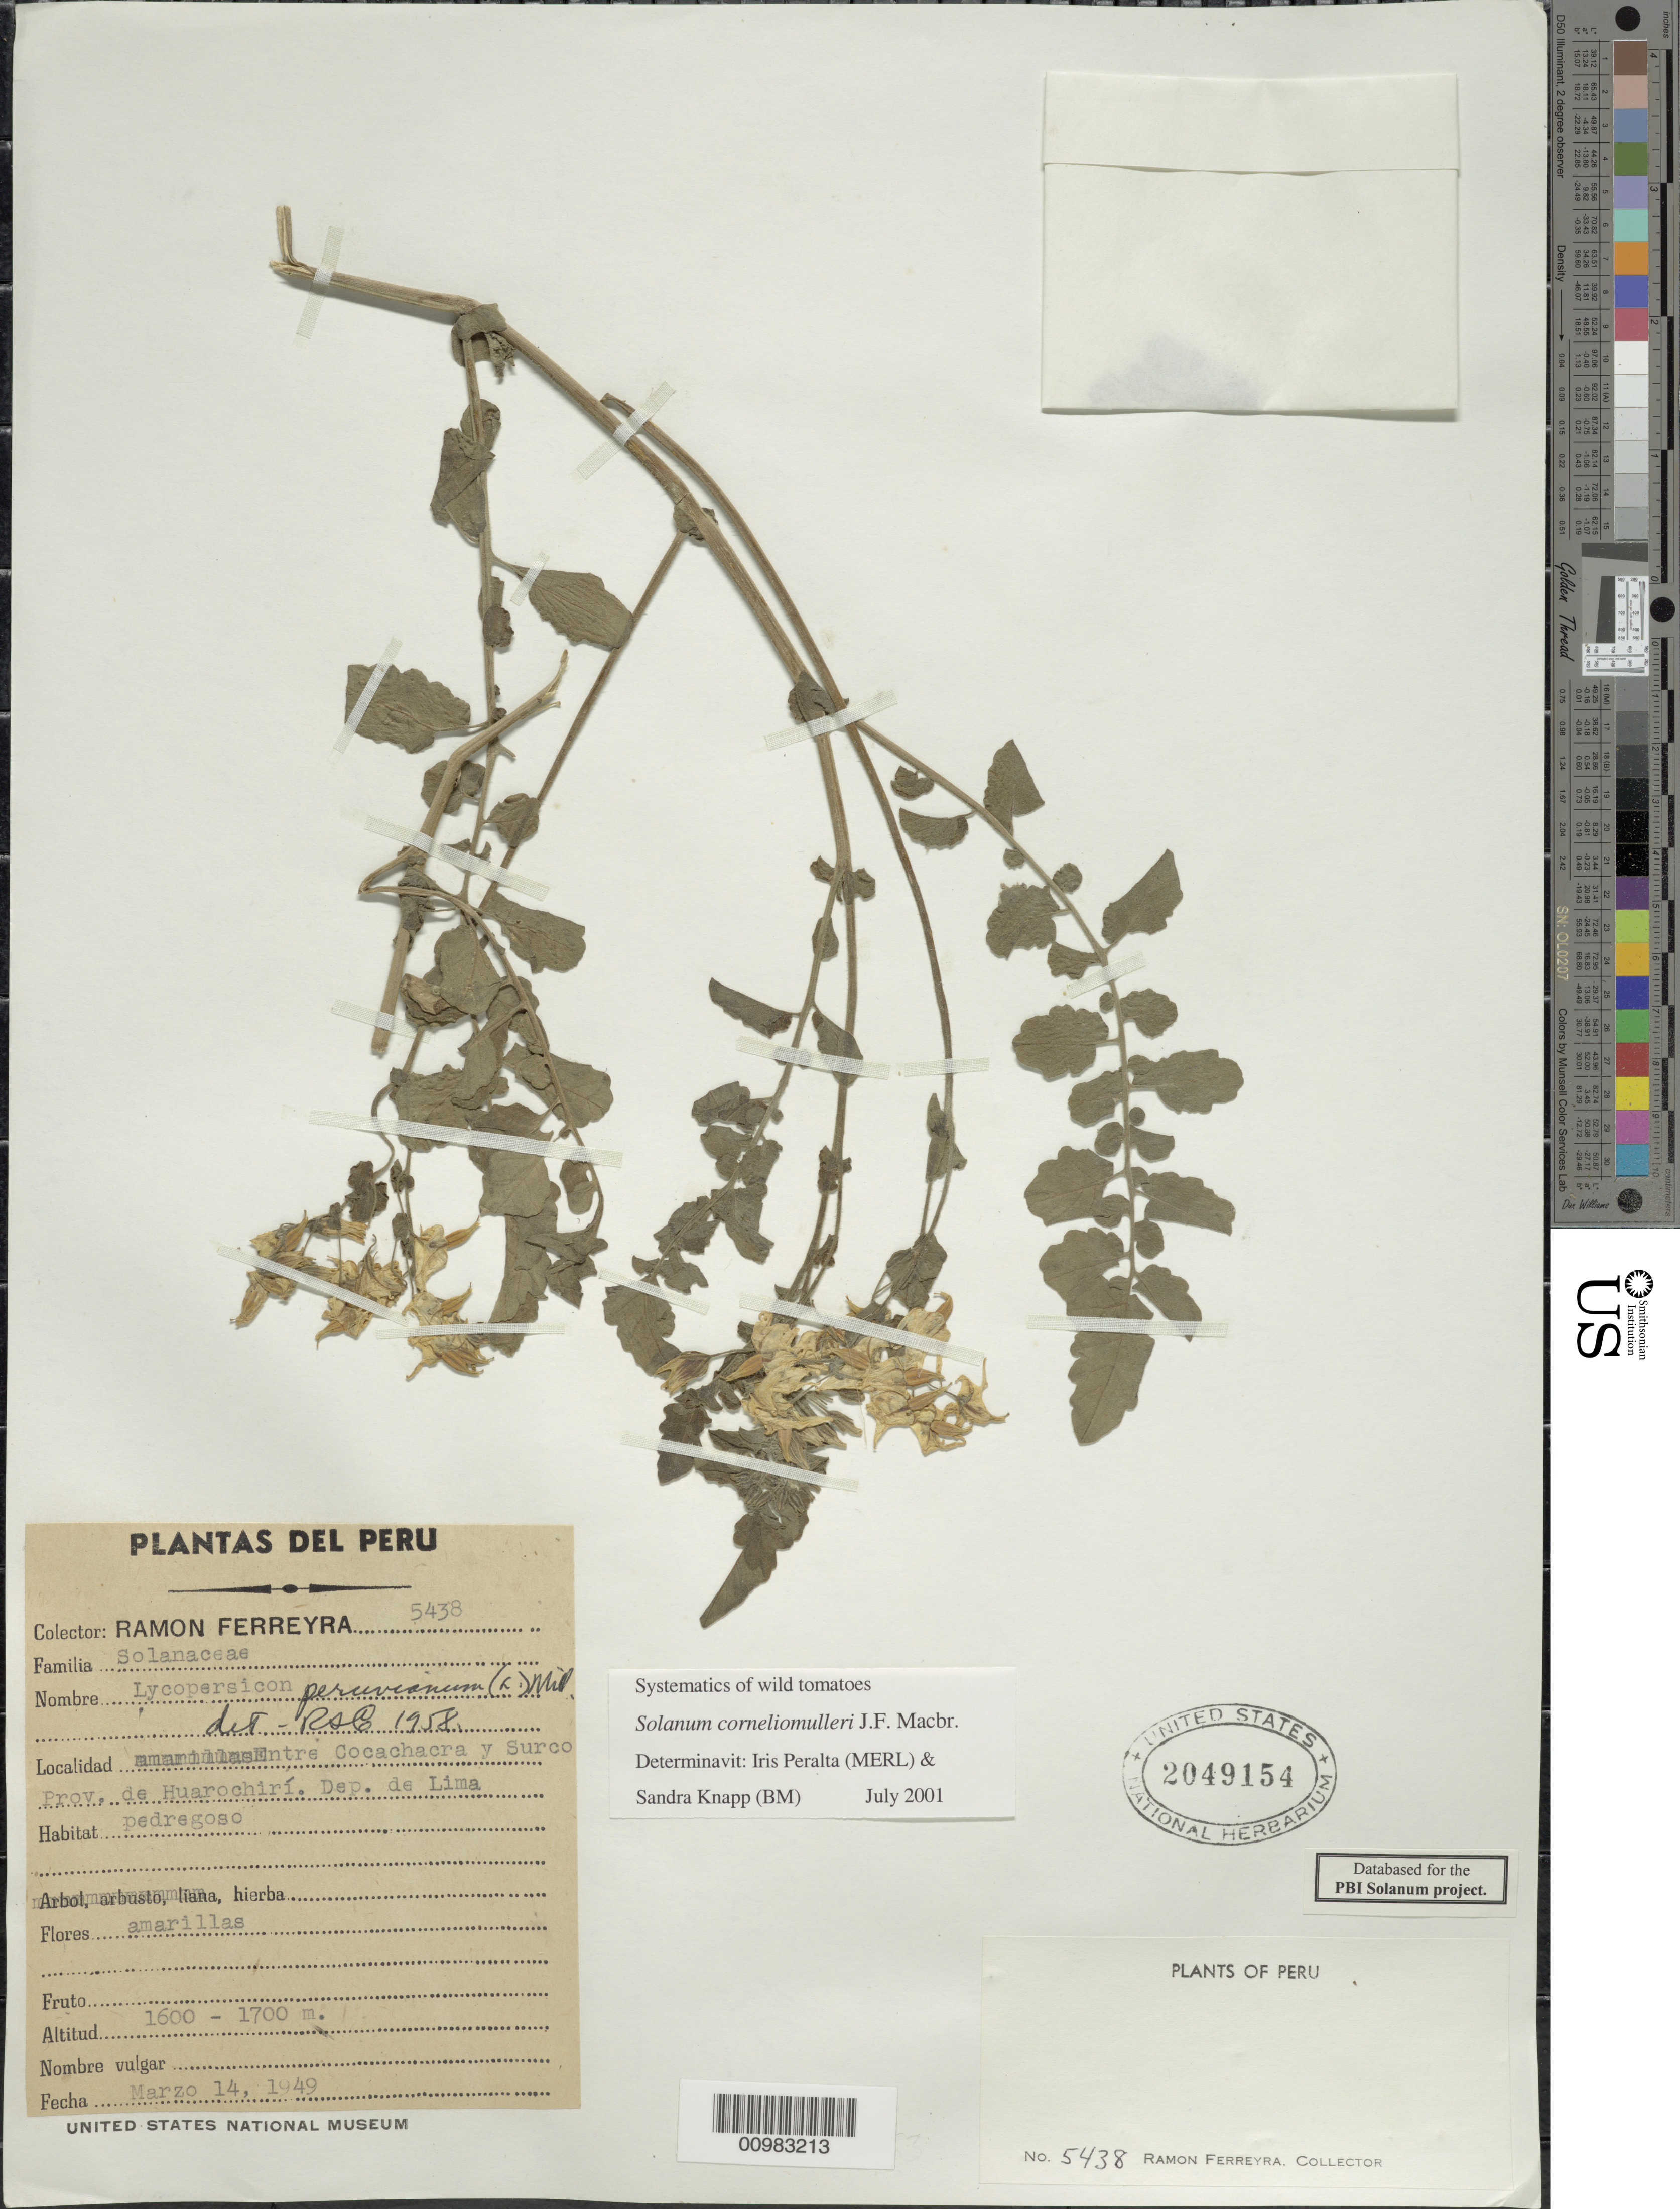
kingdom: Plantae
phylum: Tracheophyta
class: Magnoliopsida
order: Solanales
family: Solanaceae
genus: Solanum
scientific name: Solanum corneliomulleri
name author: J.F. Macbr.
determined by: Peralta, Iris E.; Knapp, S. D.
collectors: R. A. Ferreyra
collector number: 5438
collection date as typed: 14 Mar 1949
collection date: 1949-03-14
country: Peru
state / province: Lima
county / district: Huarochirí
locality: entre Cocachacra y Surco, carretera central Lima-Oroya, km 65-66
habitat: pedregoso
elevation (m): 1600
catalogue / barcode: US 2049254